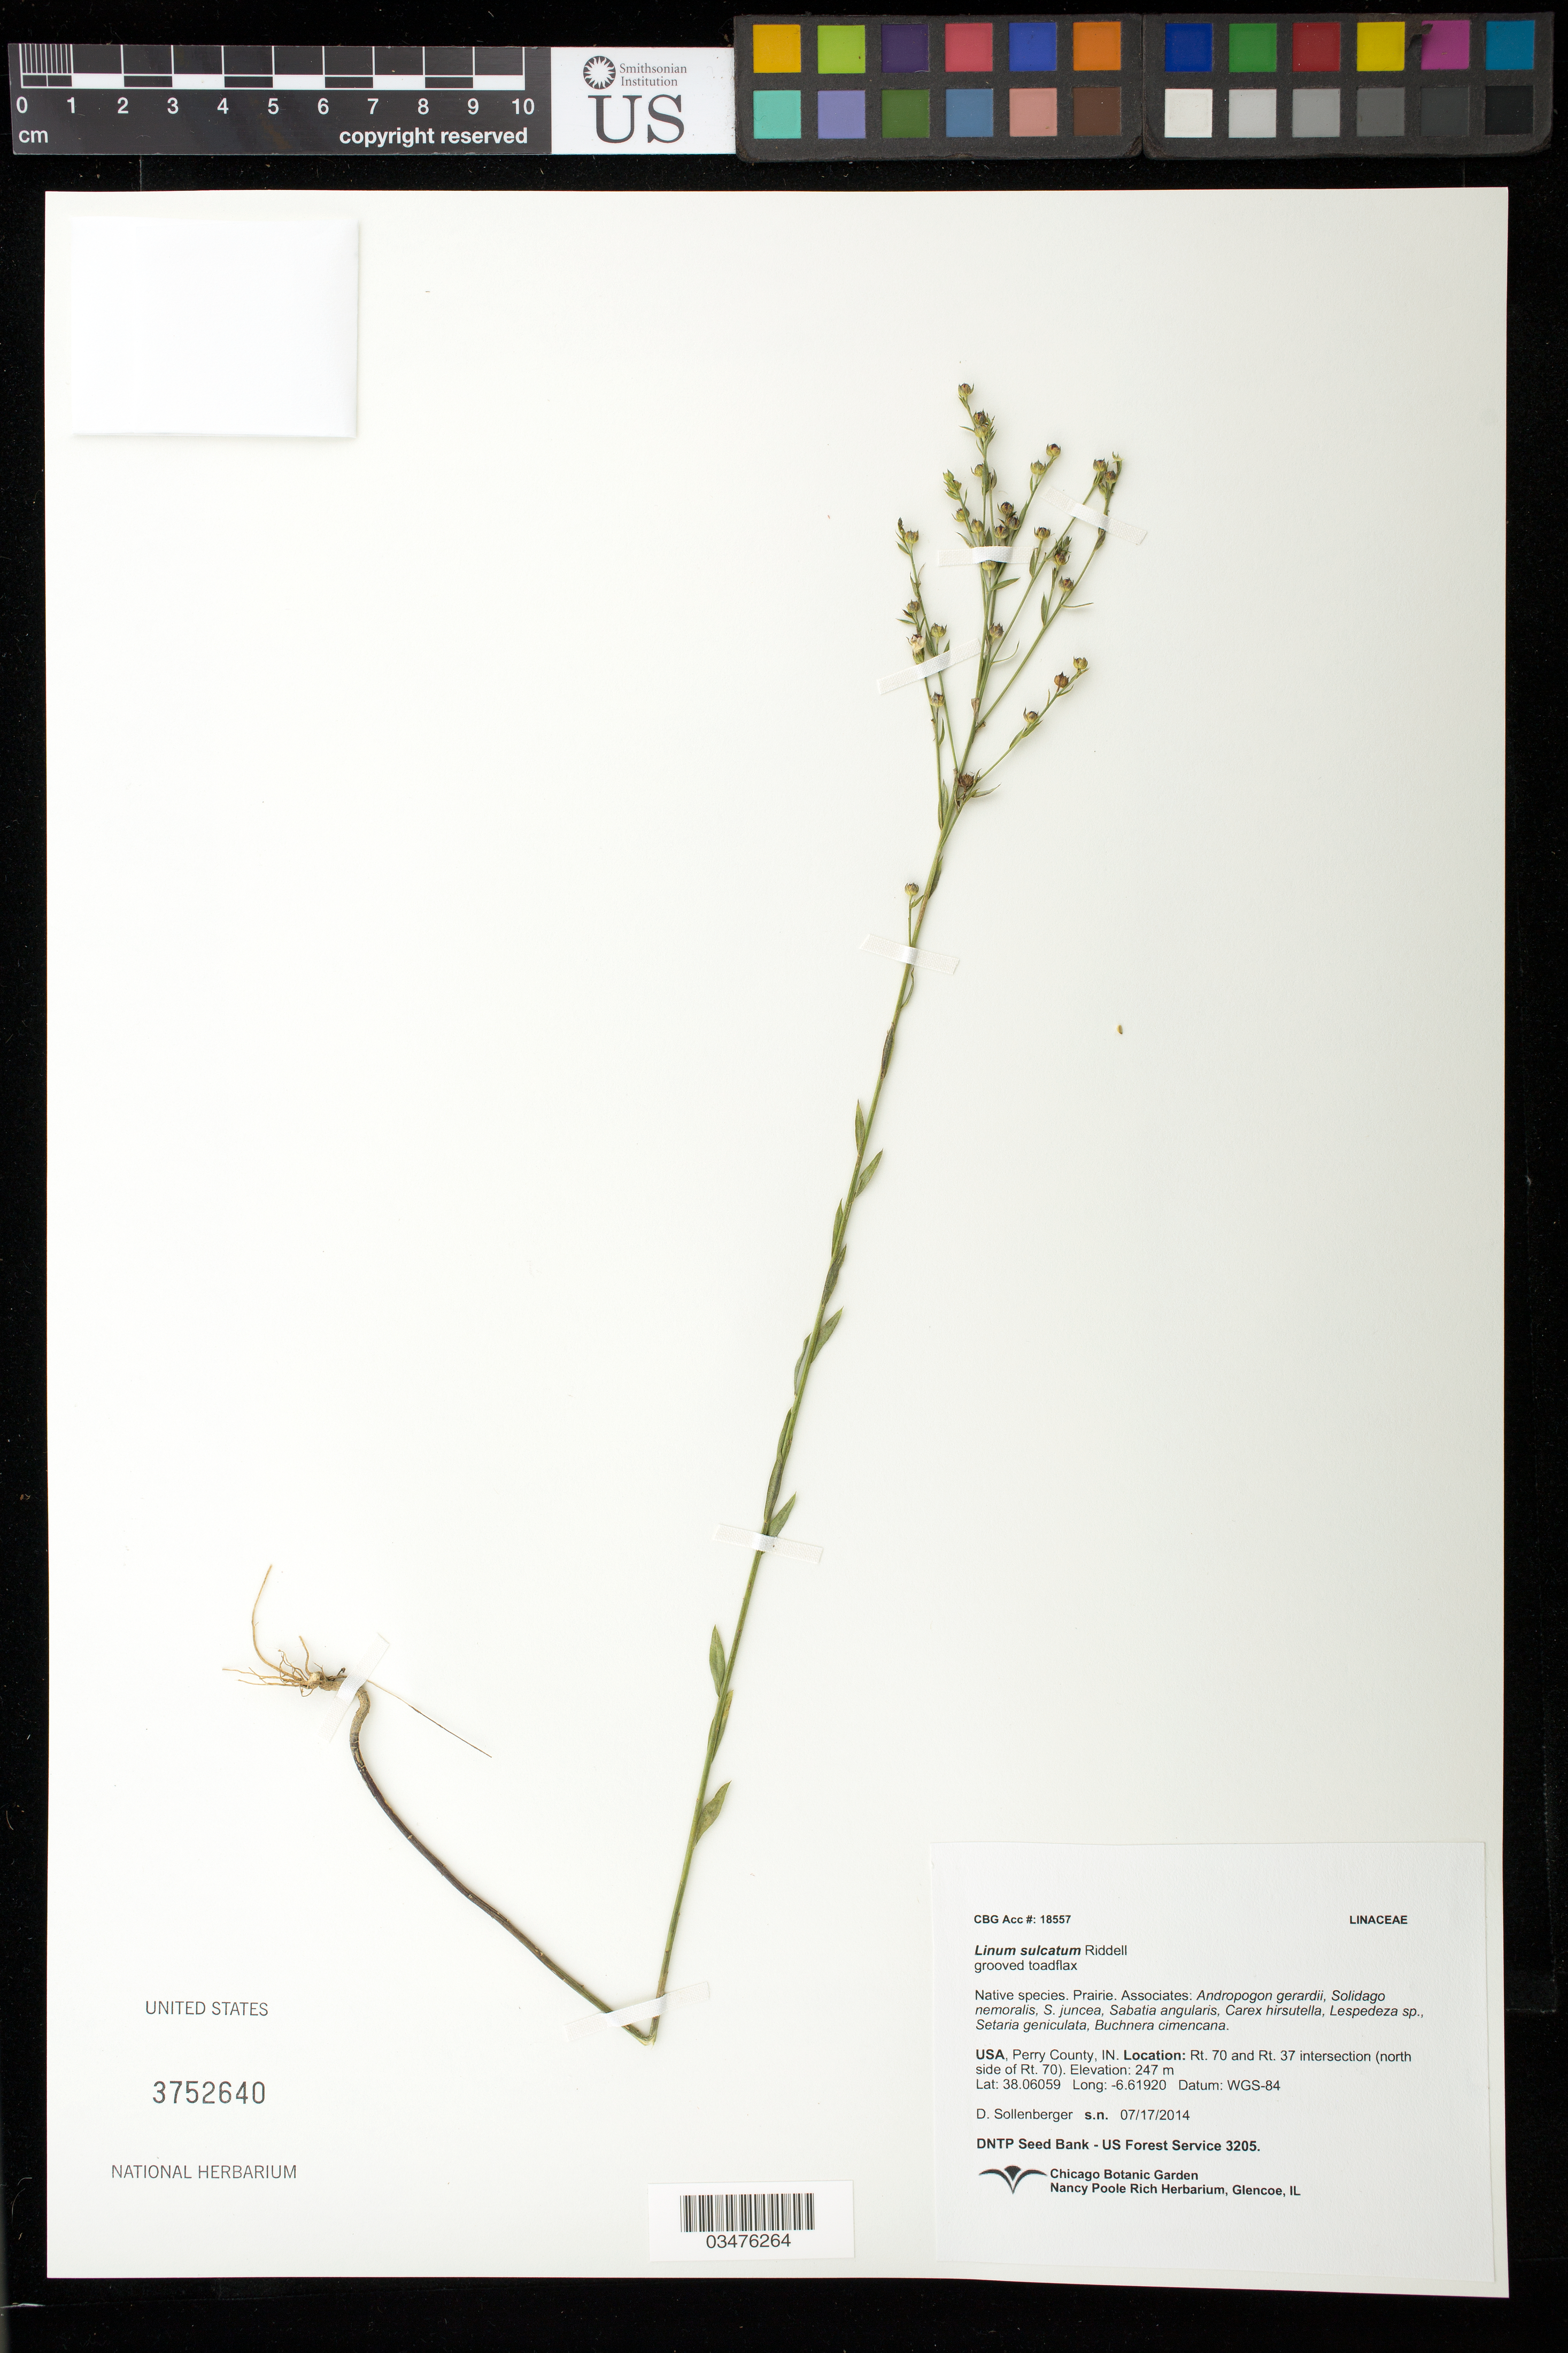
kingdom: Plantae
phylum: Tracheophyta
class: Magnoliopsida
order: Malpighiales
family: Linaceae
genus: Linum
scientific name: Linum sulcatum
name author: Riddell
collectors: D. Sollenberger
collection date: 2014-07-17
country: United States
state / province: Indiana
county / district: Perry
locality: North side of Rt. 70 at the Rt 37 intersection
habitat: Prairie. With Andropogon gerardii, Carex hirsutella, Solidago nemoralis, ect.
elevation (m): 247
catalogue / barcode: US 3752640